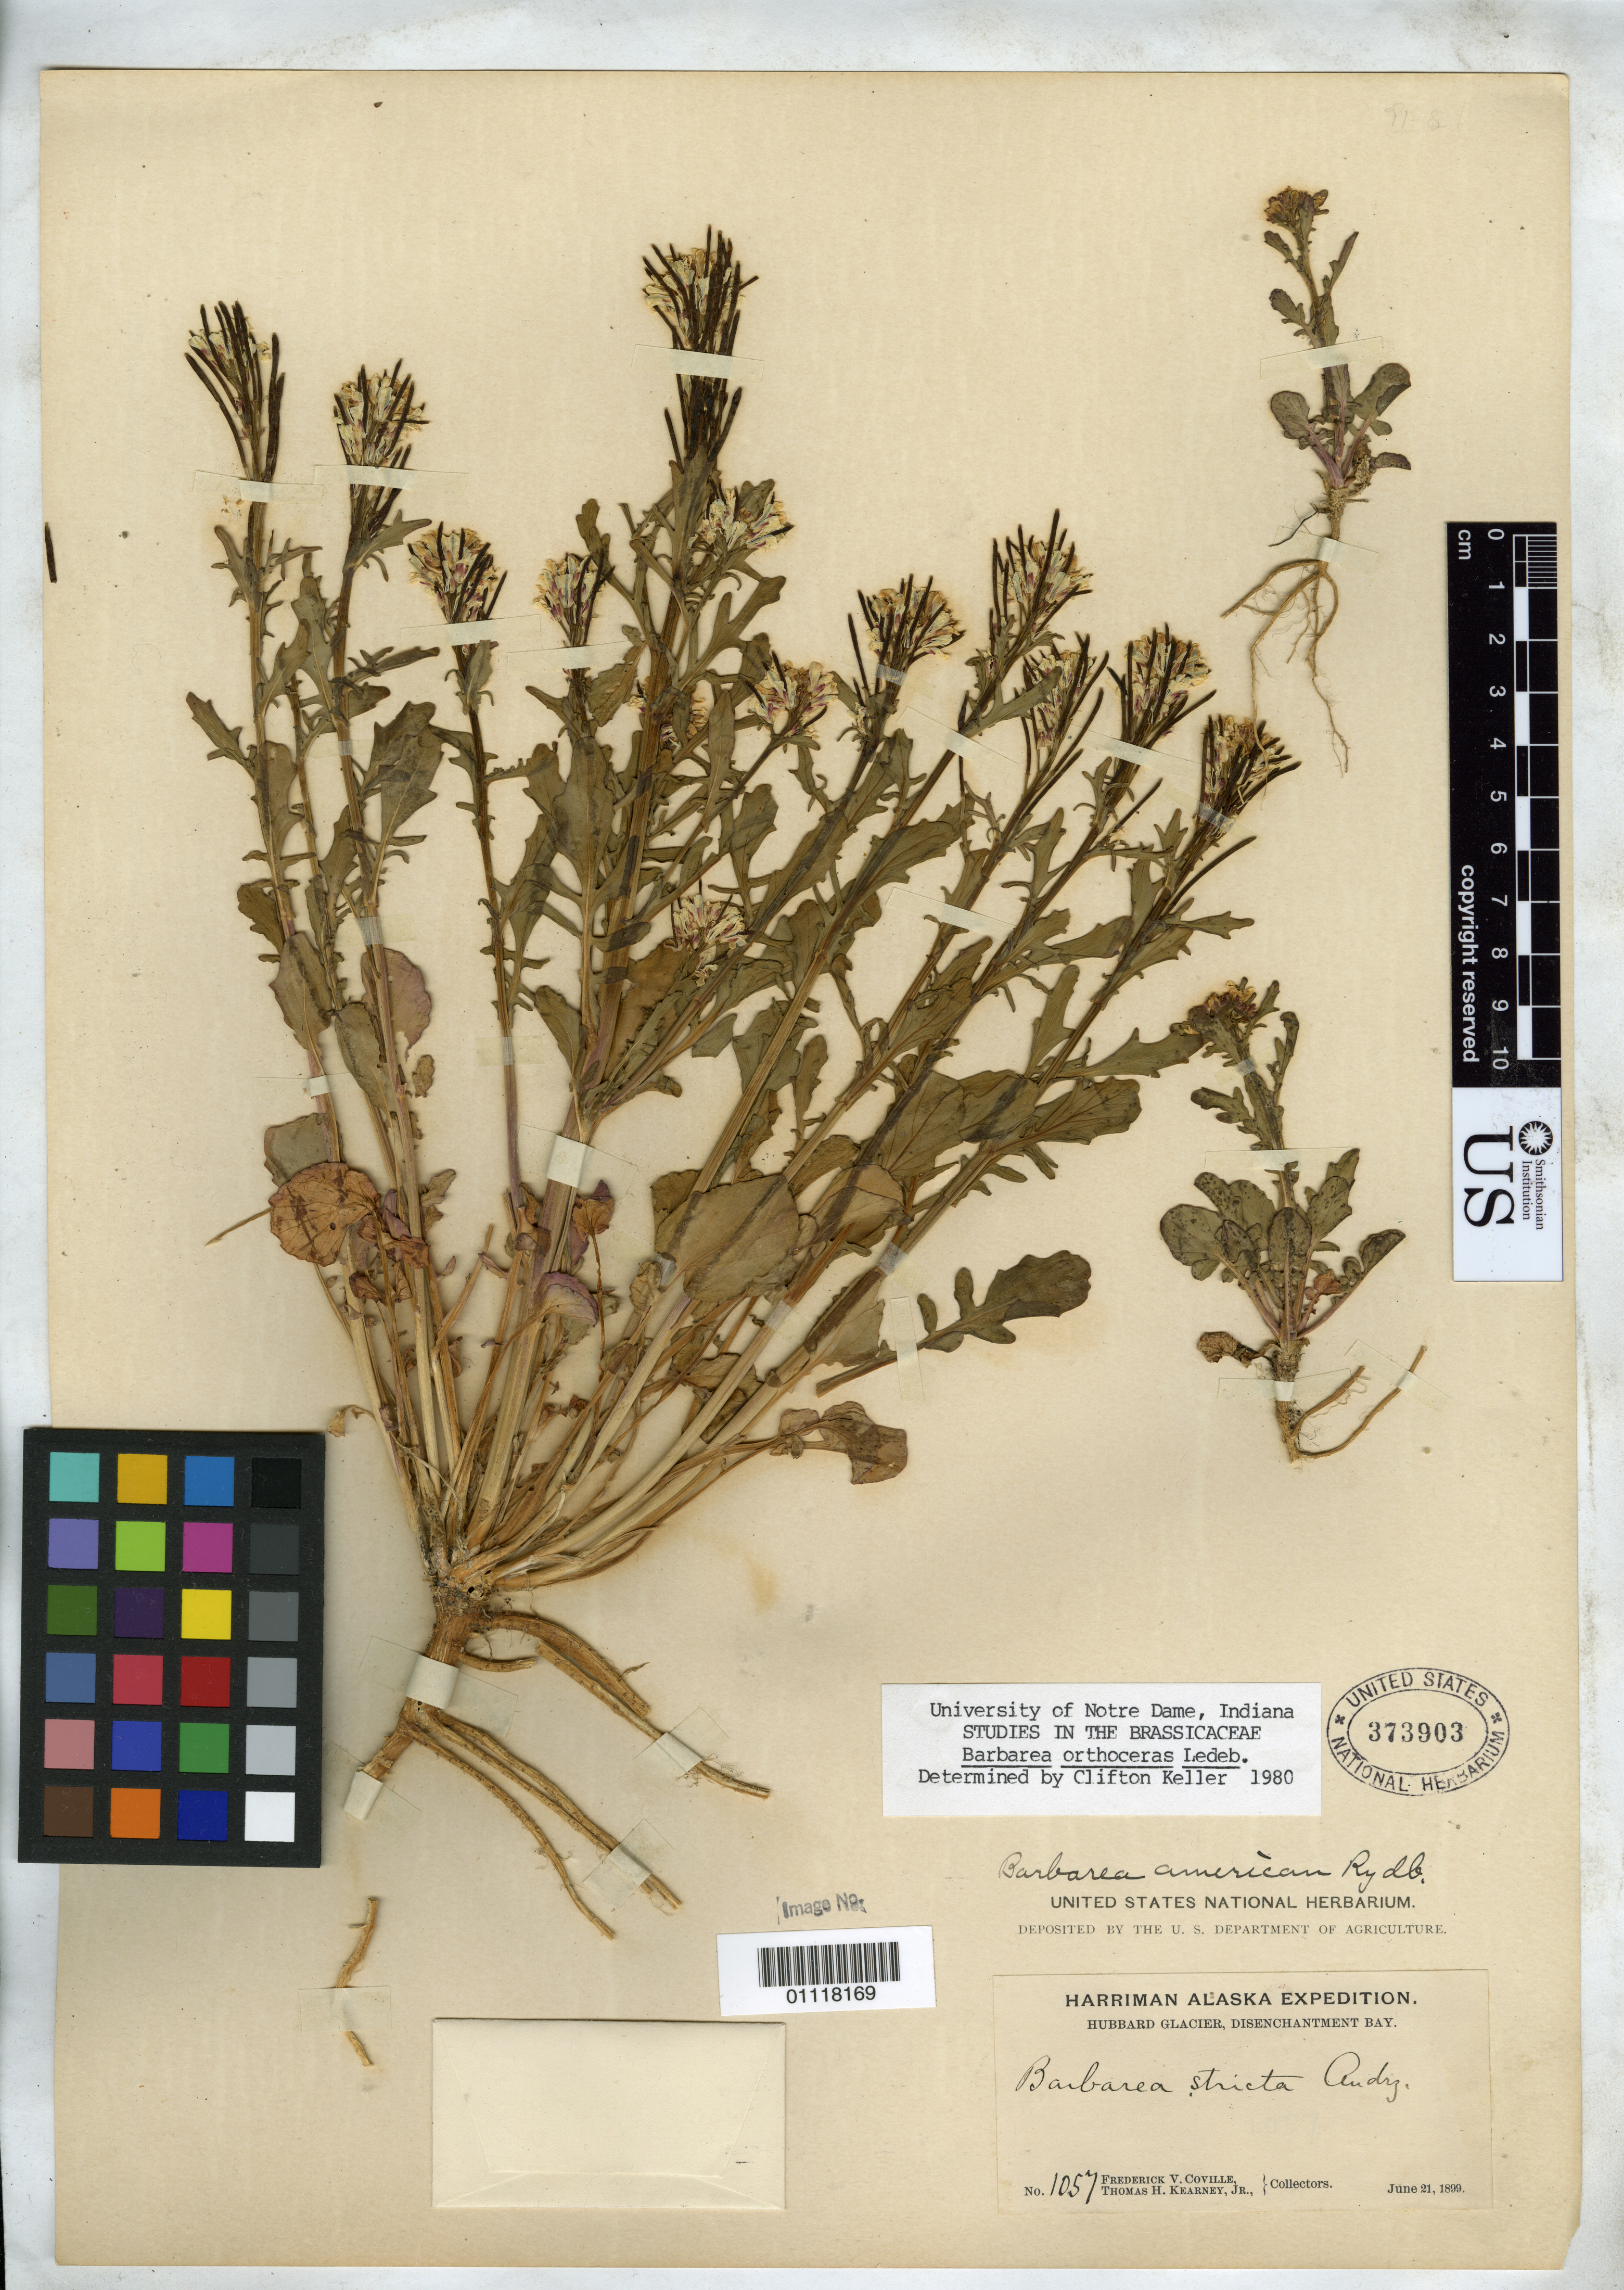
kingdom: Plantae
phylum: Tracheophyta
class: Magnoliopsida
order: Brassicales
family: Brassicaceae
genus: Barbarea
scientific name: Barbarea orthoceras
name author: Ledeb.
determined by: Keller, C.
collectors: F. V. Coville & T. H. Kearney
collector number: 1057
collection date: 1899-06-21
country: United States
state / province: Alaska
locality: Hubbard Glacier, Disenchantment Bay.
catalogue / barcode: US 373903